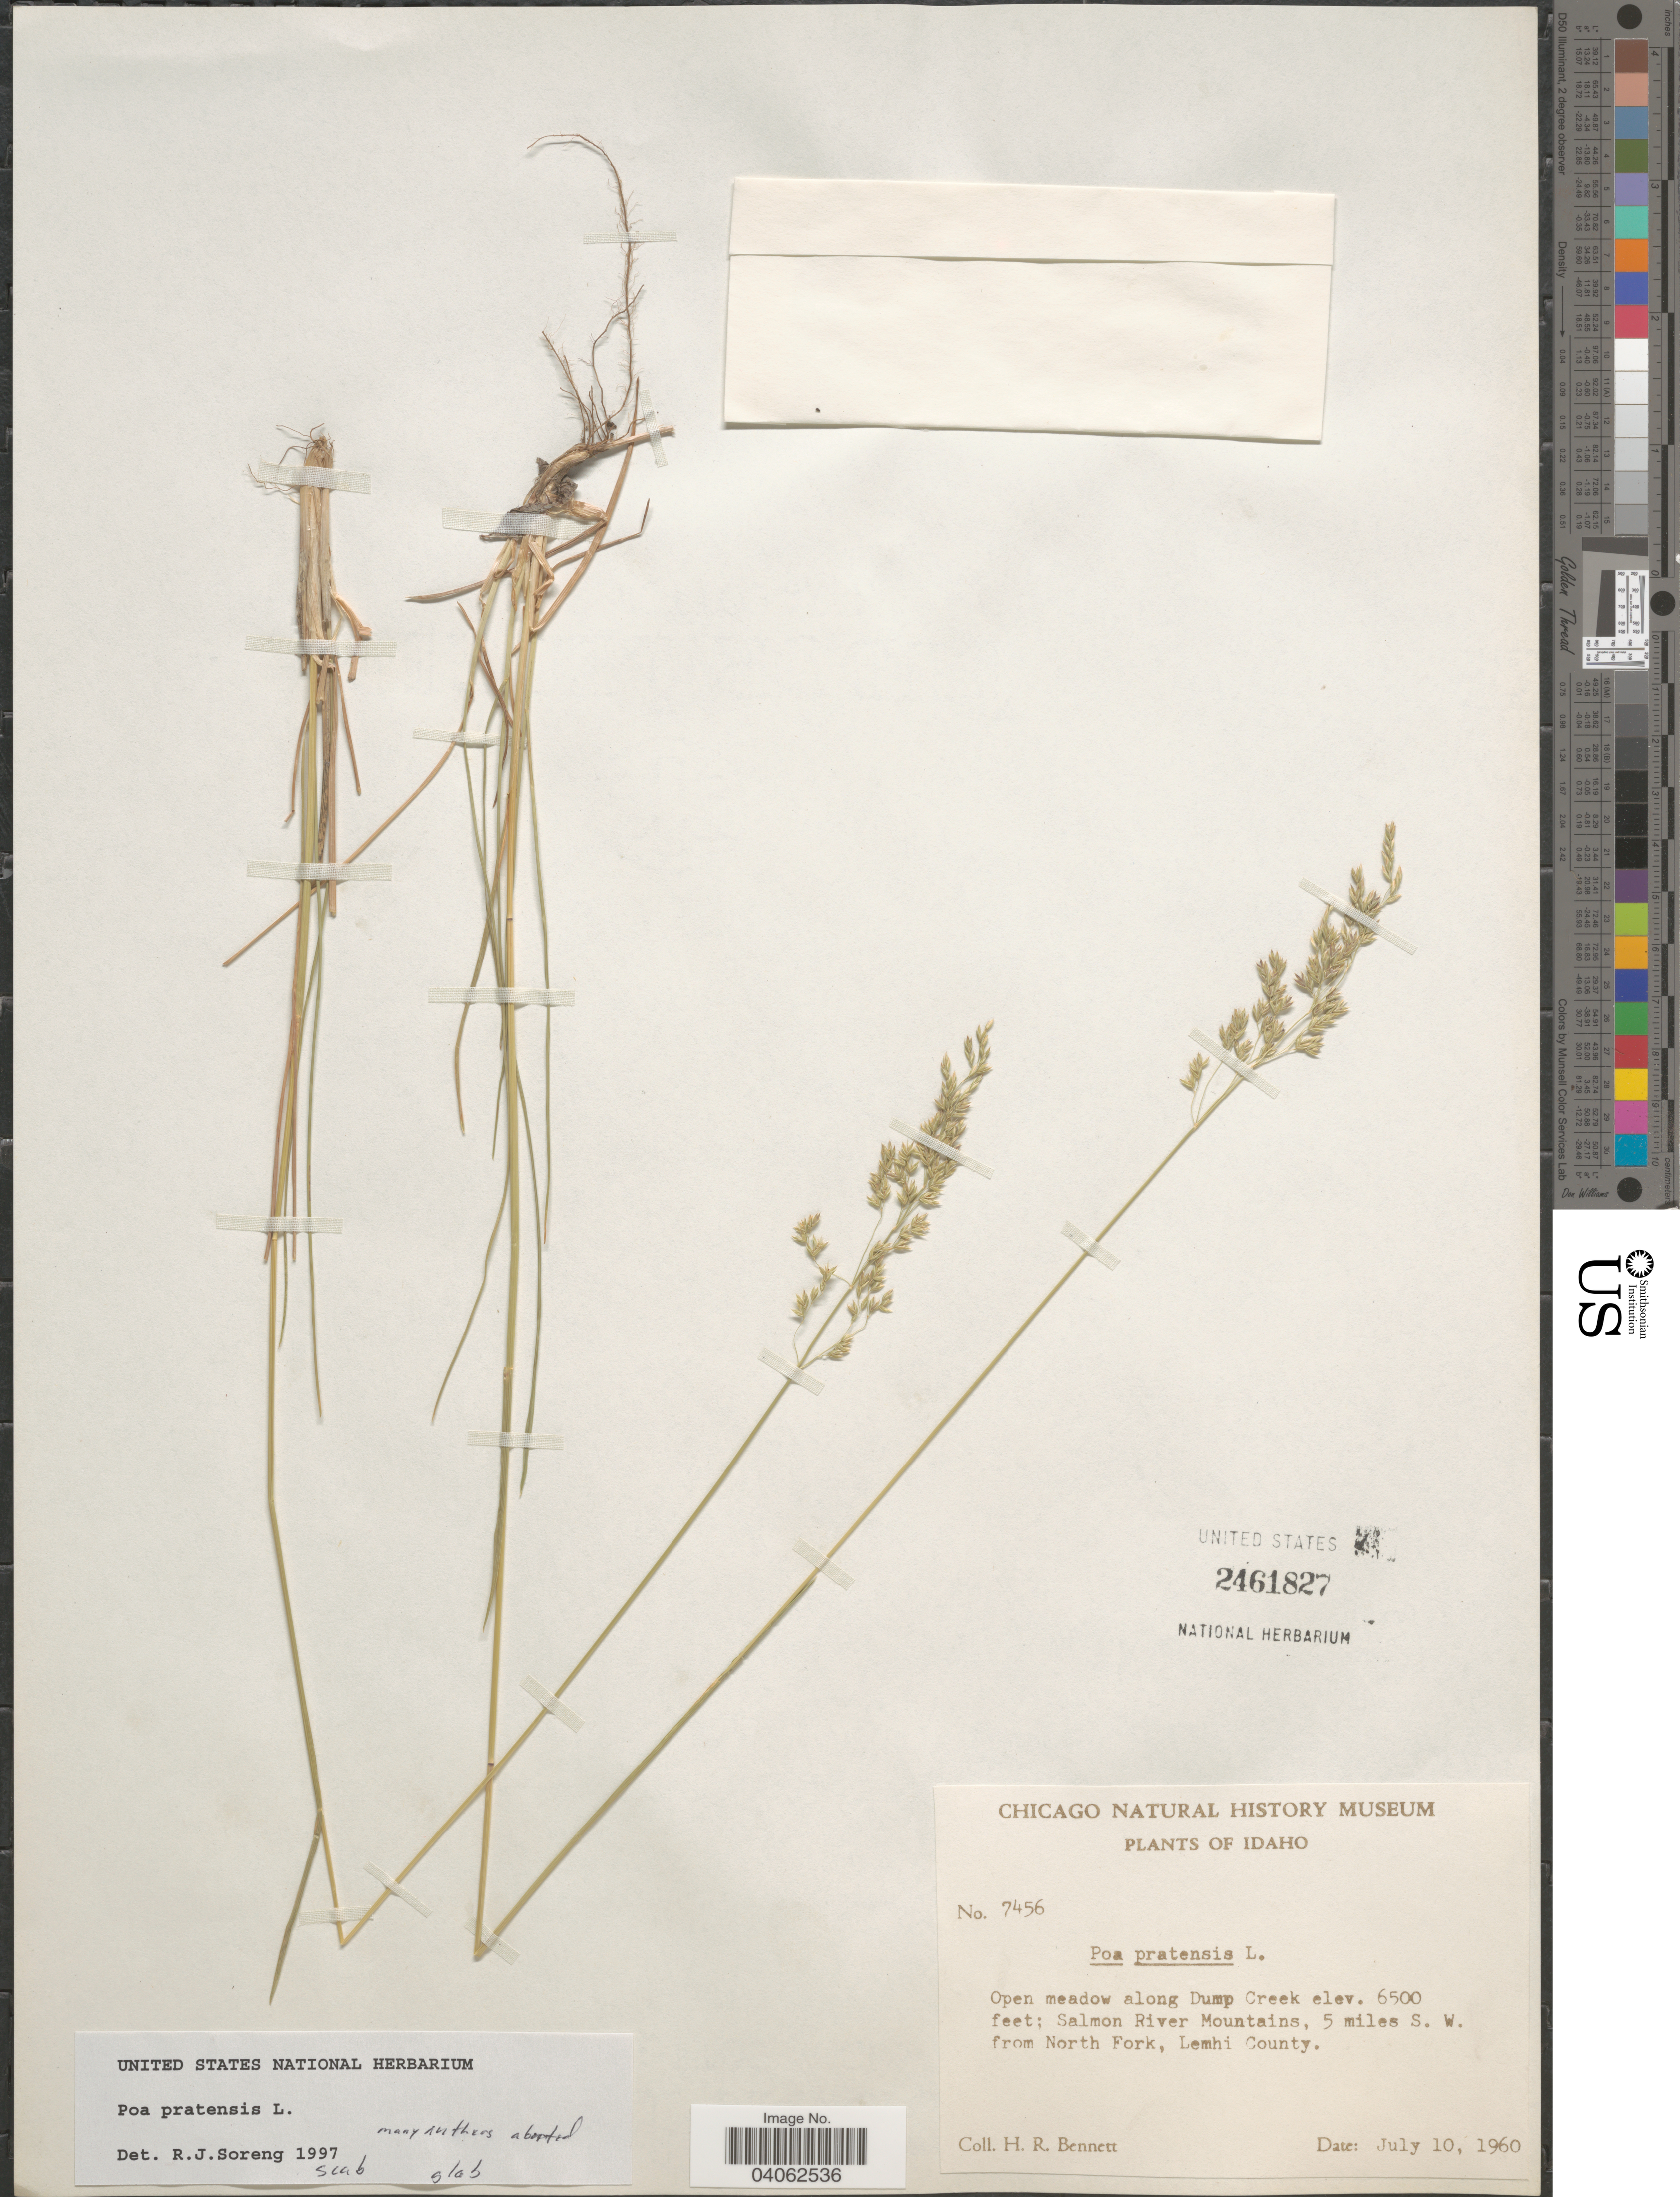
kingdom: Plantae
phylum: Tracheophyta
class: Liliopsida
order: Poales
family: Poaceae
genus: Poa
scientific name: Poa pratensis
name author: L.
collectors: H. R. Bennett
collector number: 7456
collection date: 1960-07-10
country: United States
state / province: Idaho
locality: Open meadow along Dump Creek. Salmon River Mountains, 5 miles S. W. from North Fork, Lemhi County.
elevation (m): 1981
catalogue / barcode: US 2461827